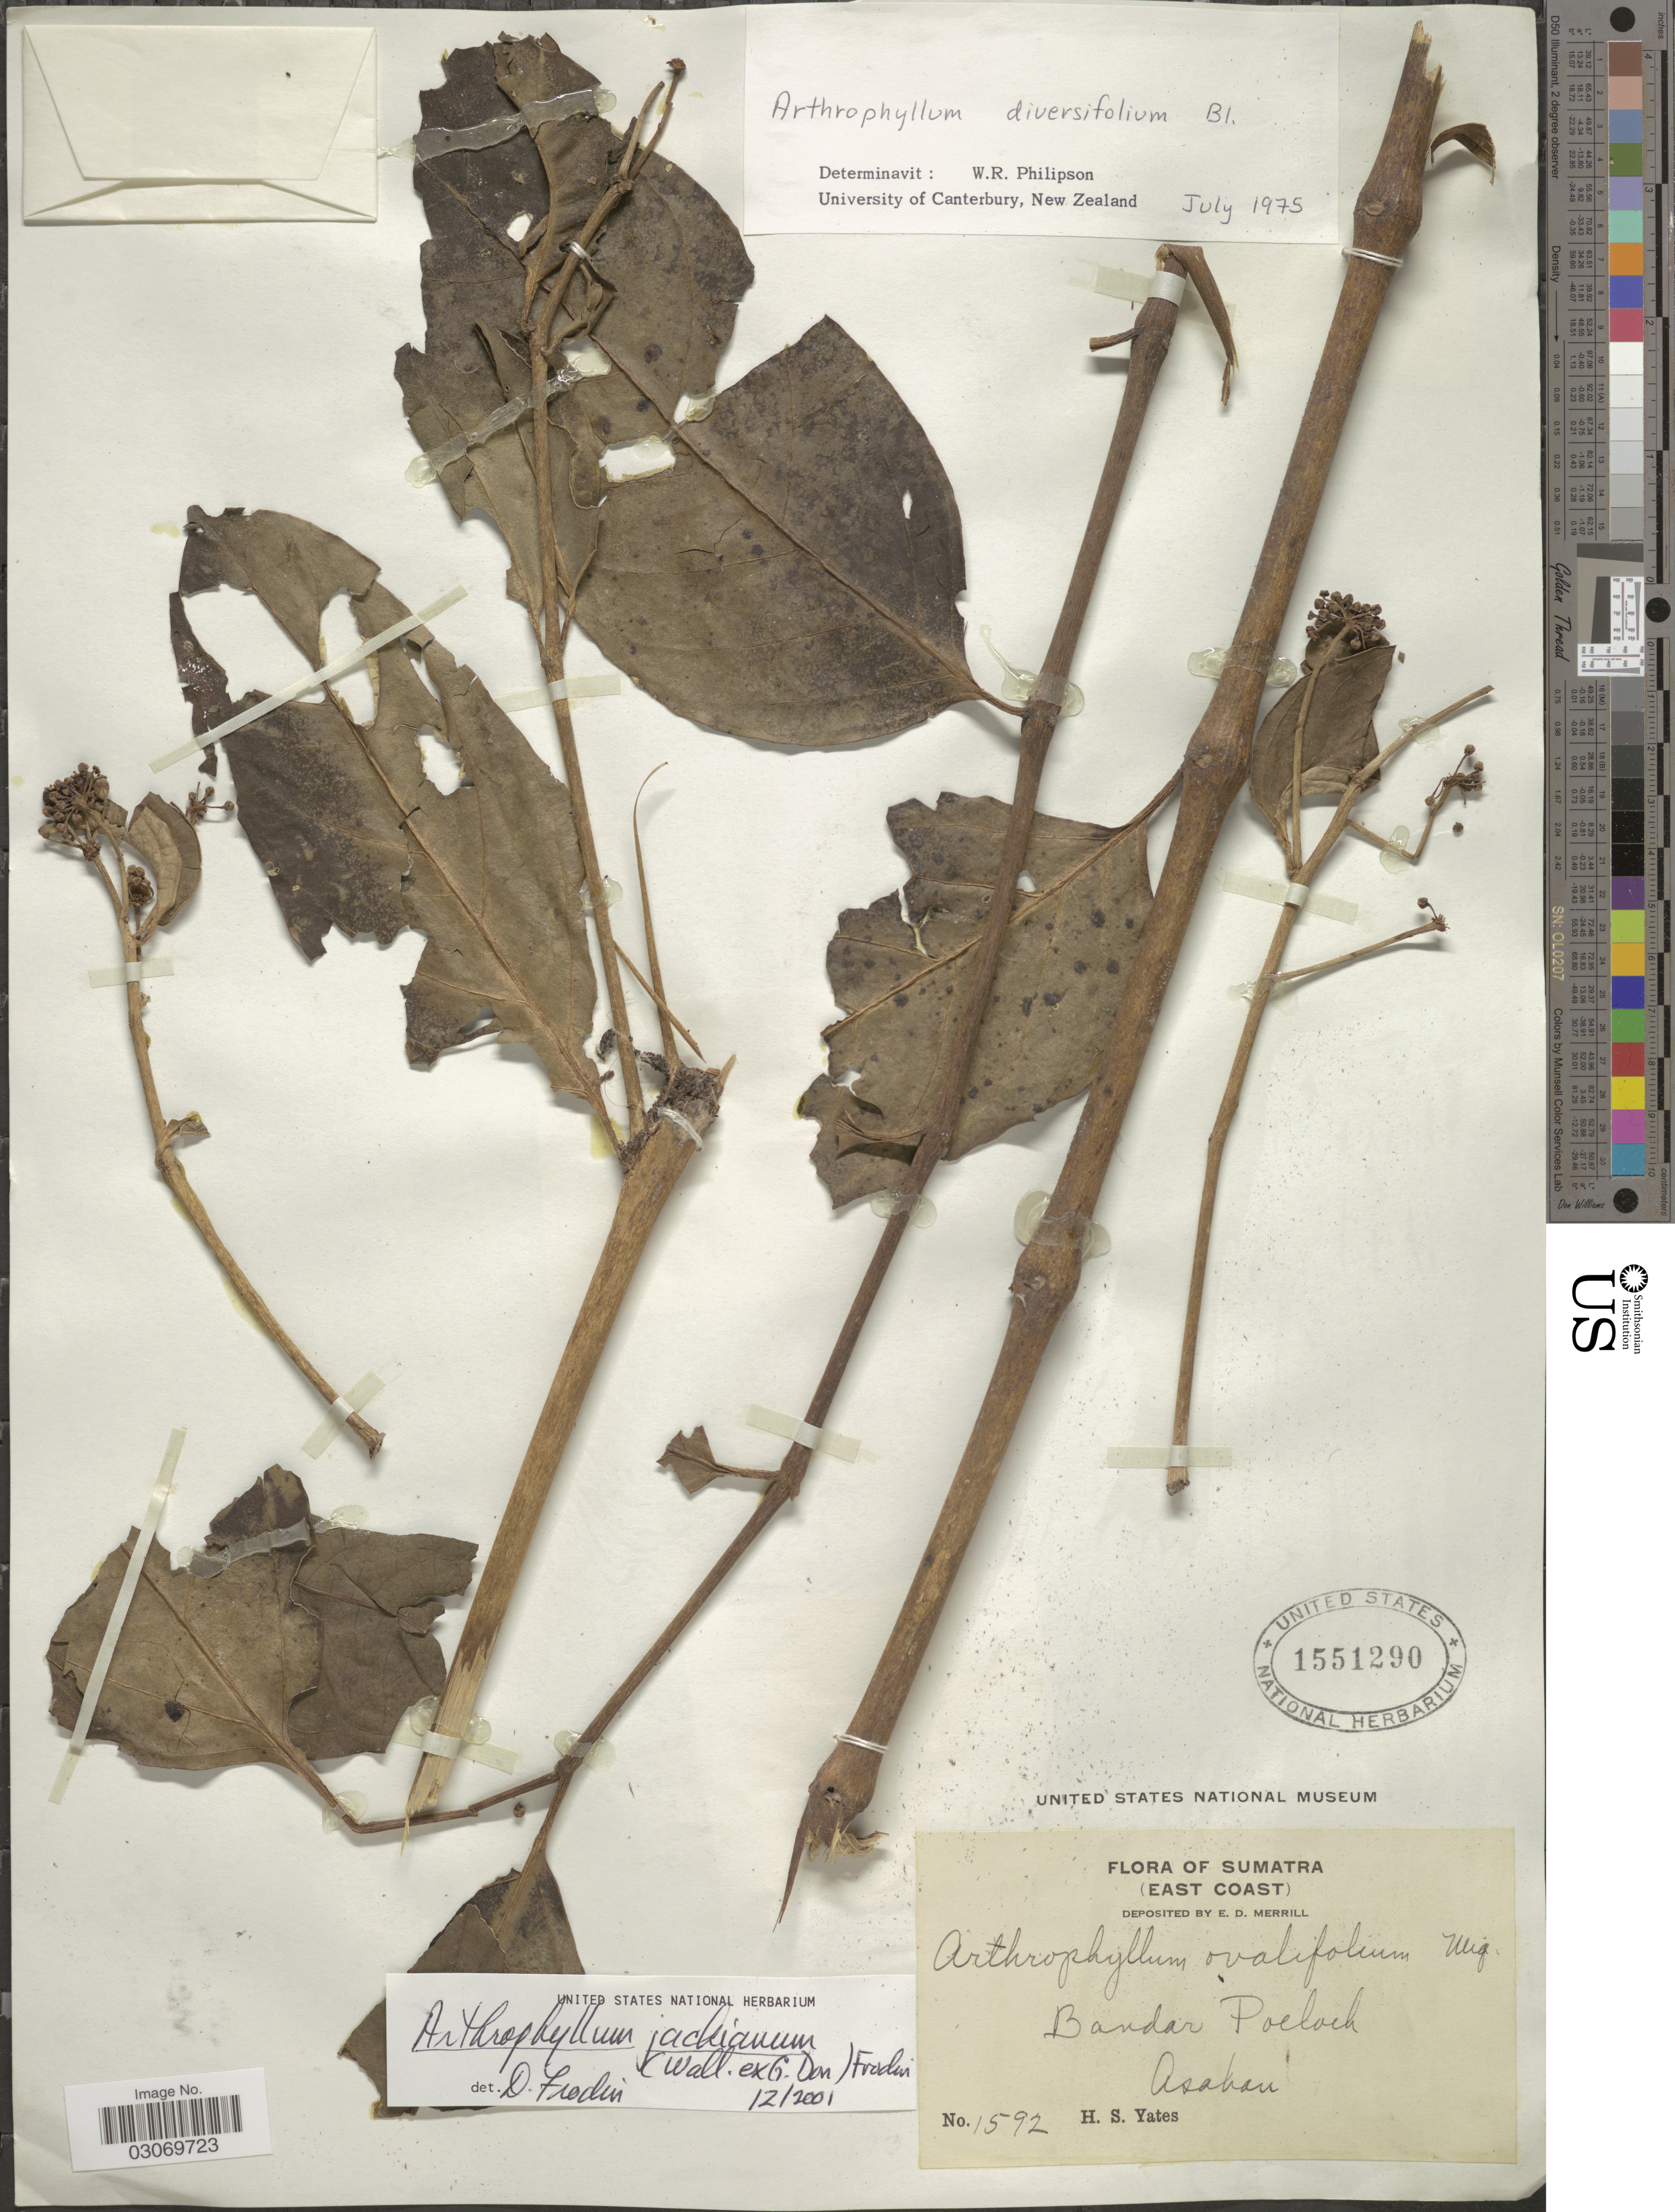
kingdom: Plantae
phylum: Tracheophyta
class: Magnoliopsida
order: Apiales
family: Araliaceae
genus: Arthrophyllum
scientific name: Arthrophyllum jackianum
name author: Frodin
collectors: H. S. Yates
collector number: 1592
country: Indonesia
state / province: Sumatra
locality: Bandar Poelock, Asahan.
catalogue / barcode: US 1551290